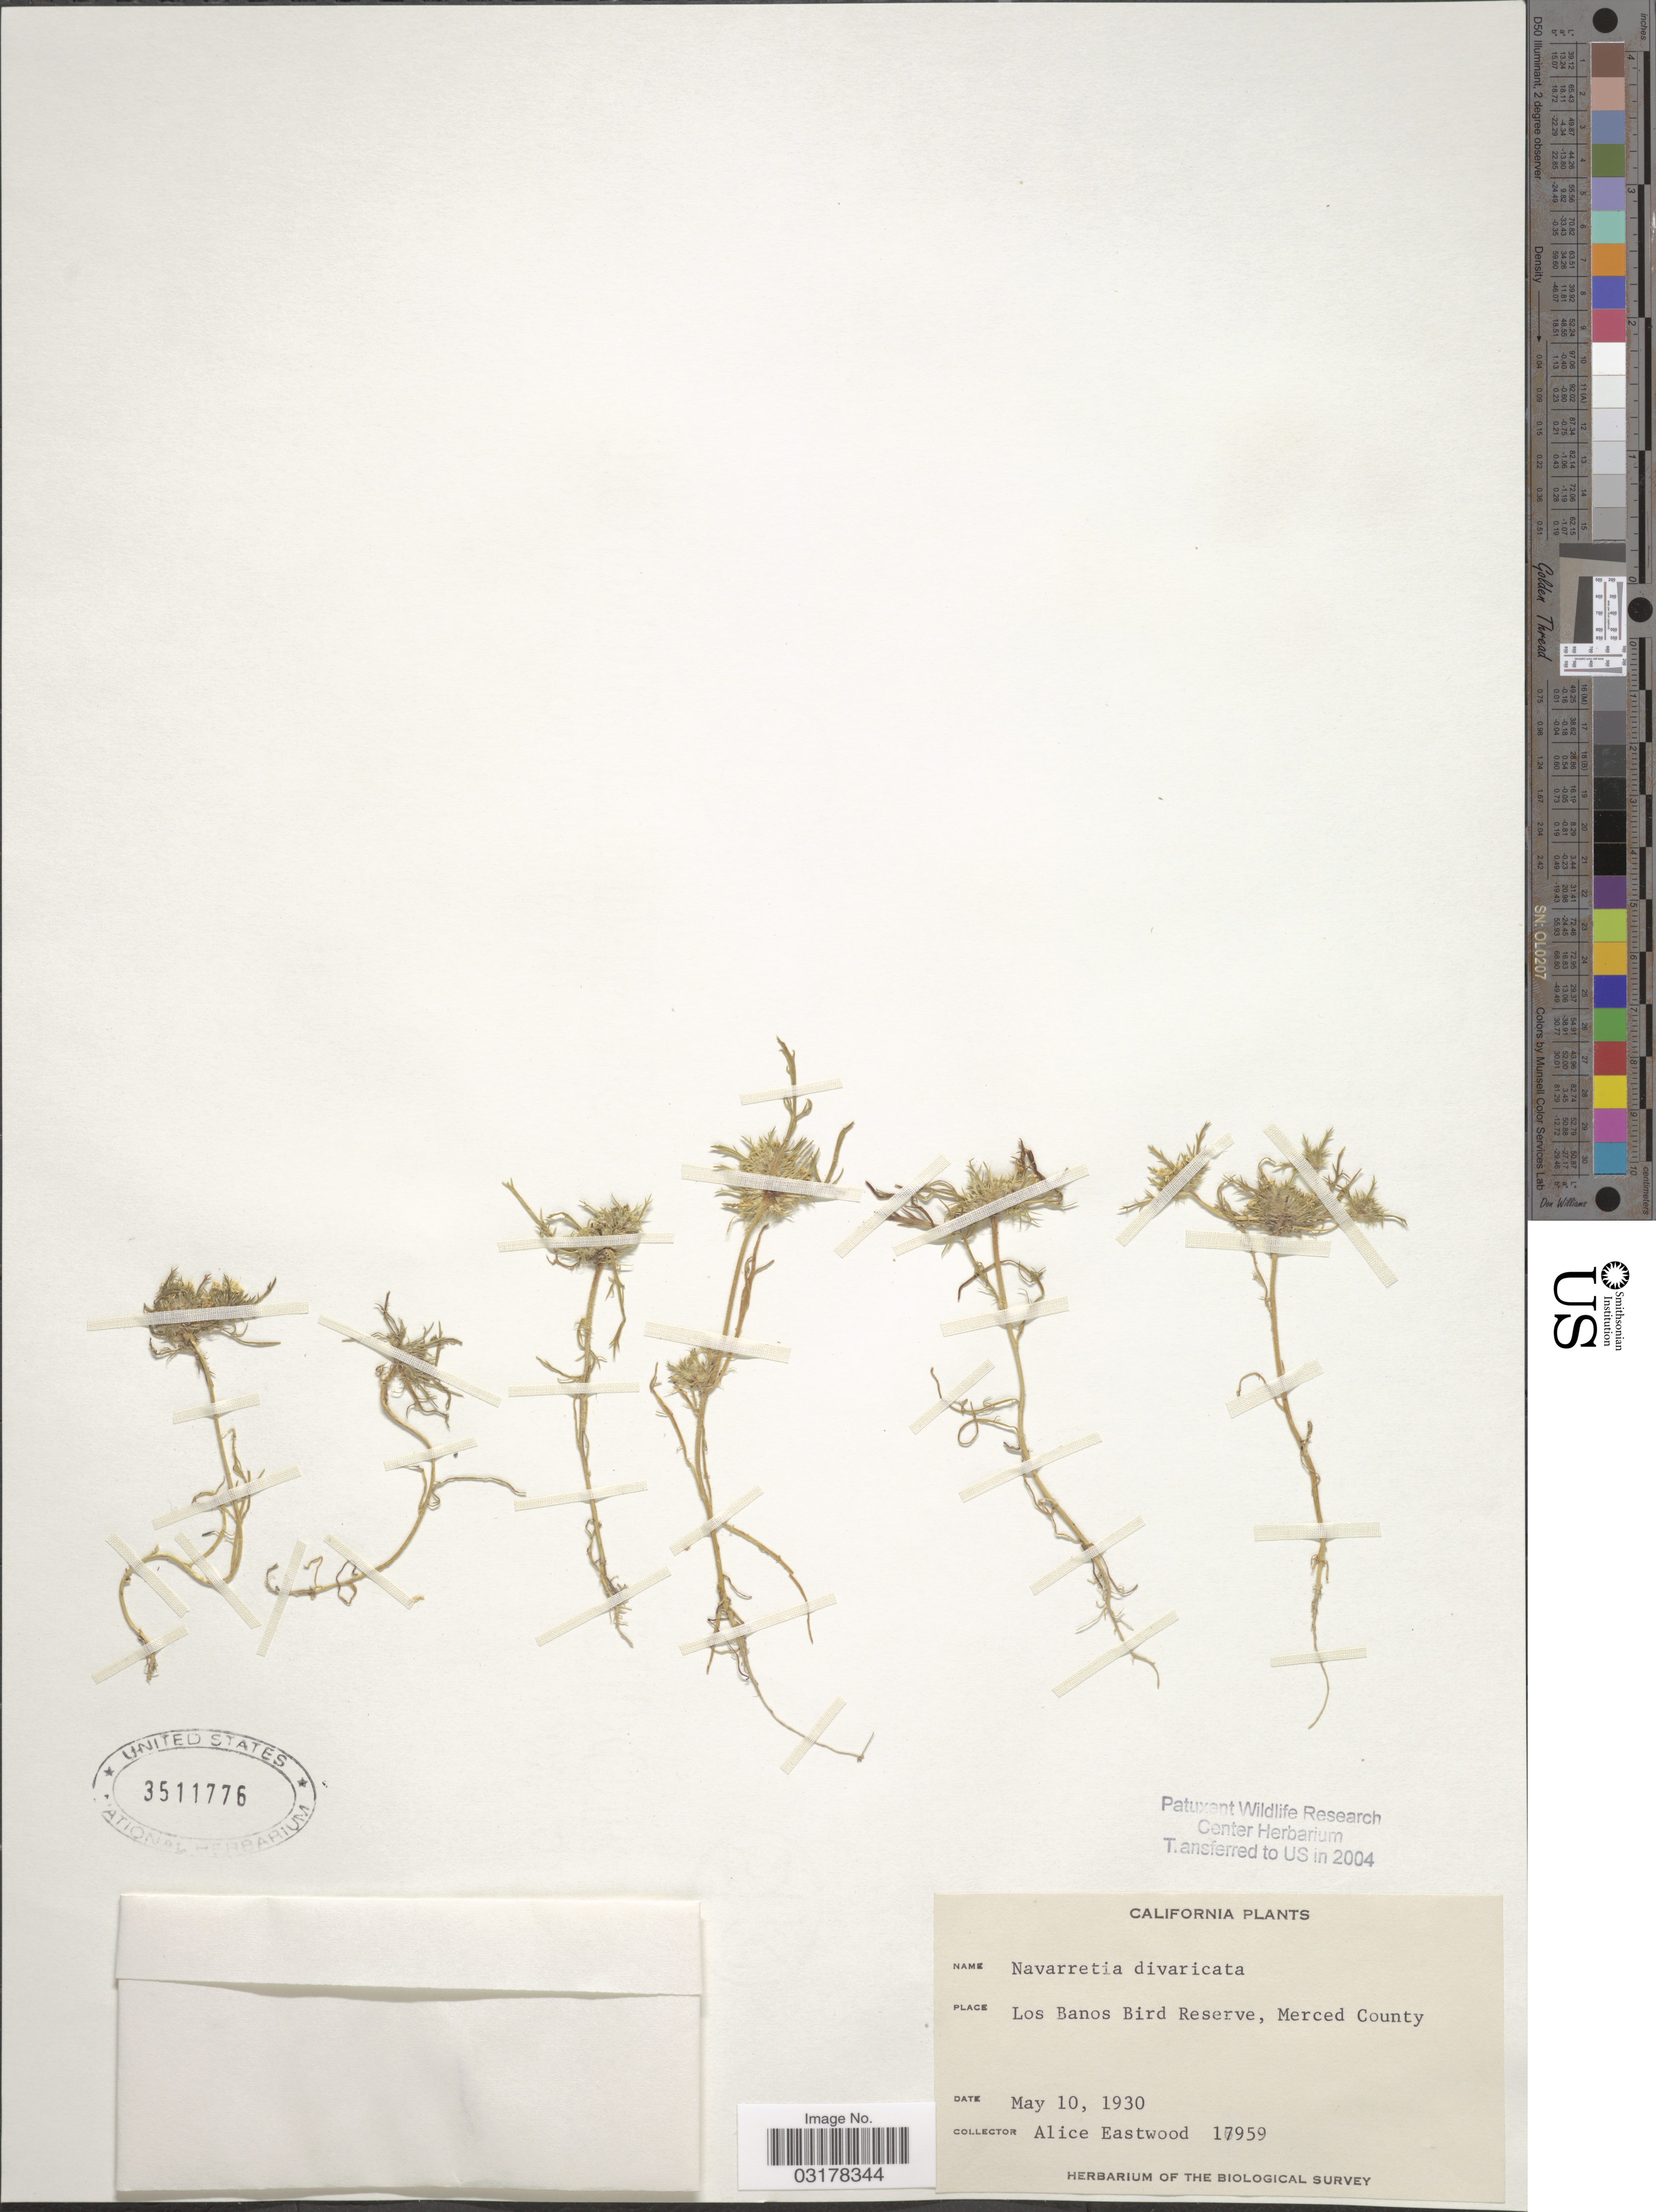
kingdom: Plantae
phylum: Tracheophyta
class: Magnoliopsida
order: Ericales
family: Polemoniaceae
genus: Navarretia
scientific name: Navarretia divaricata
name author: S.W. Greene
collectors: A. Eastwood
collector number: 17959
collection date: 1930-05-10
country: United States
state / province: California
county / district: Merced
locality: Los Banos Bird Reserve, Merced County.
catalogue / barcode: US 3511776